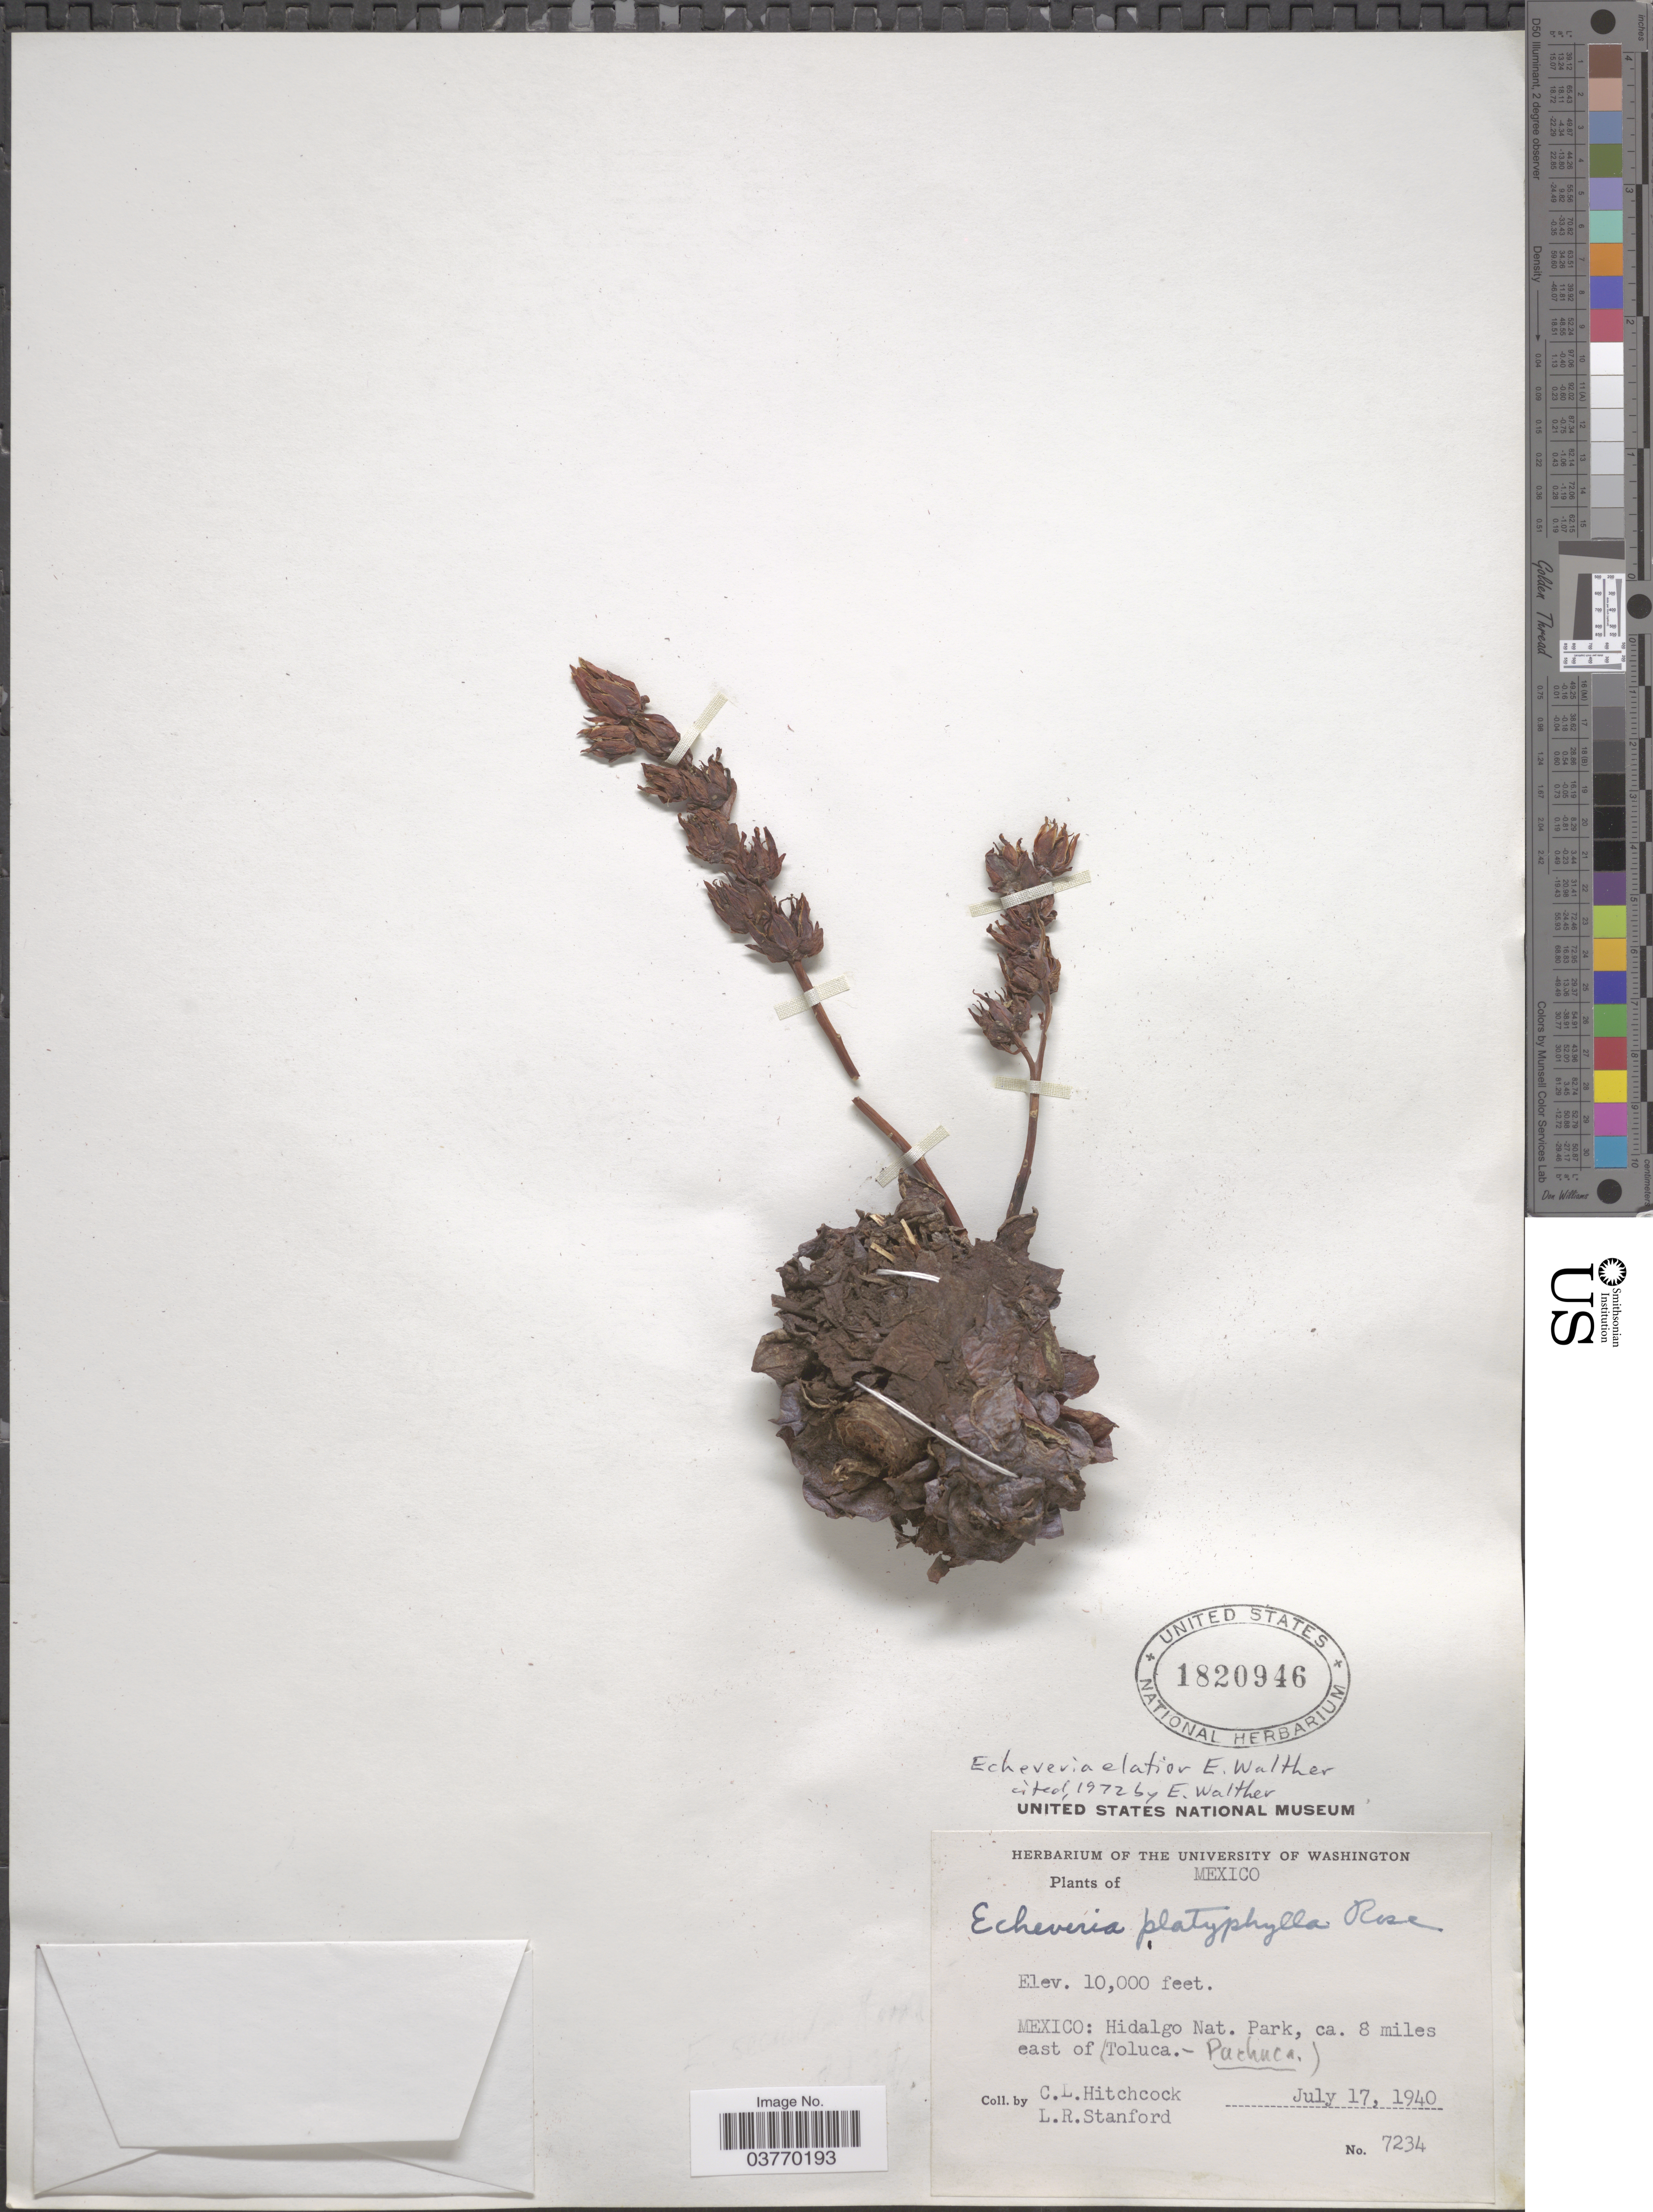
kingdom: Plantae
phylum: Tracheophyta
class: Magnoliopsida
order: Saxifragales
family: Crassulaceae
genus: Echeveria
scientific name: Echeveria elatior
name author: E. Walther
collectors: C. L. Hitchcock & L. R. Stanford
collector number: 7234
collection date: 1940-07-17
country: Mexico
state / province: Hidalgo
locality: Hidalgo Nat. Park, ca. 8 miles east of Toluca- Pachuca.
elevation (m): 3048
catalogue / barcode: US 1820946